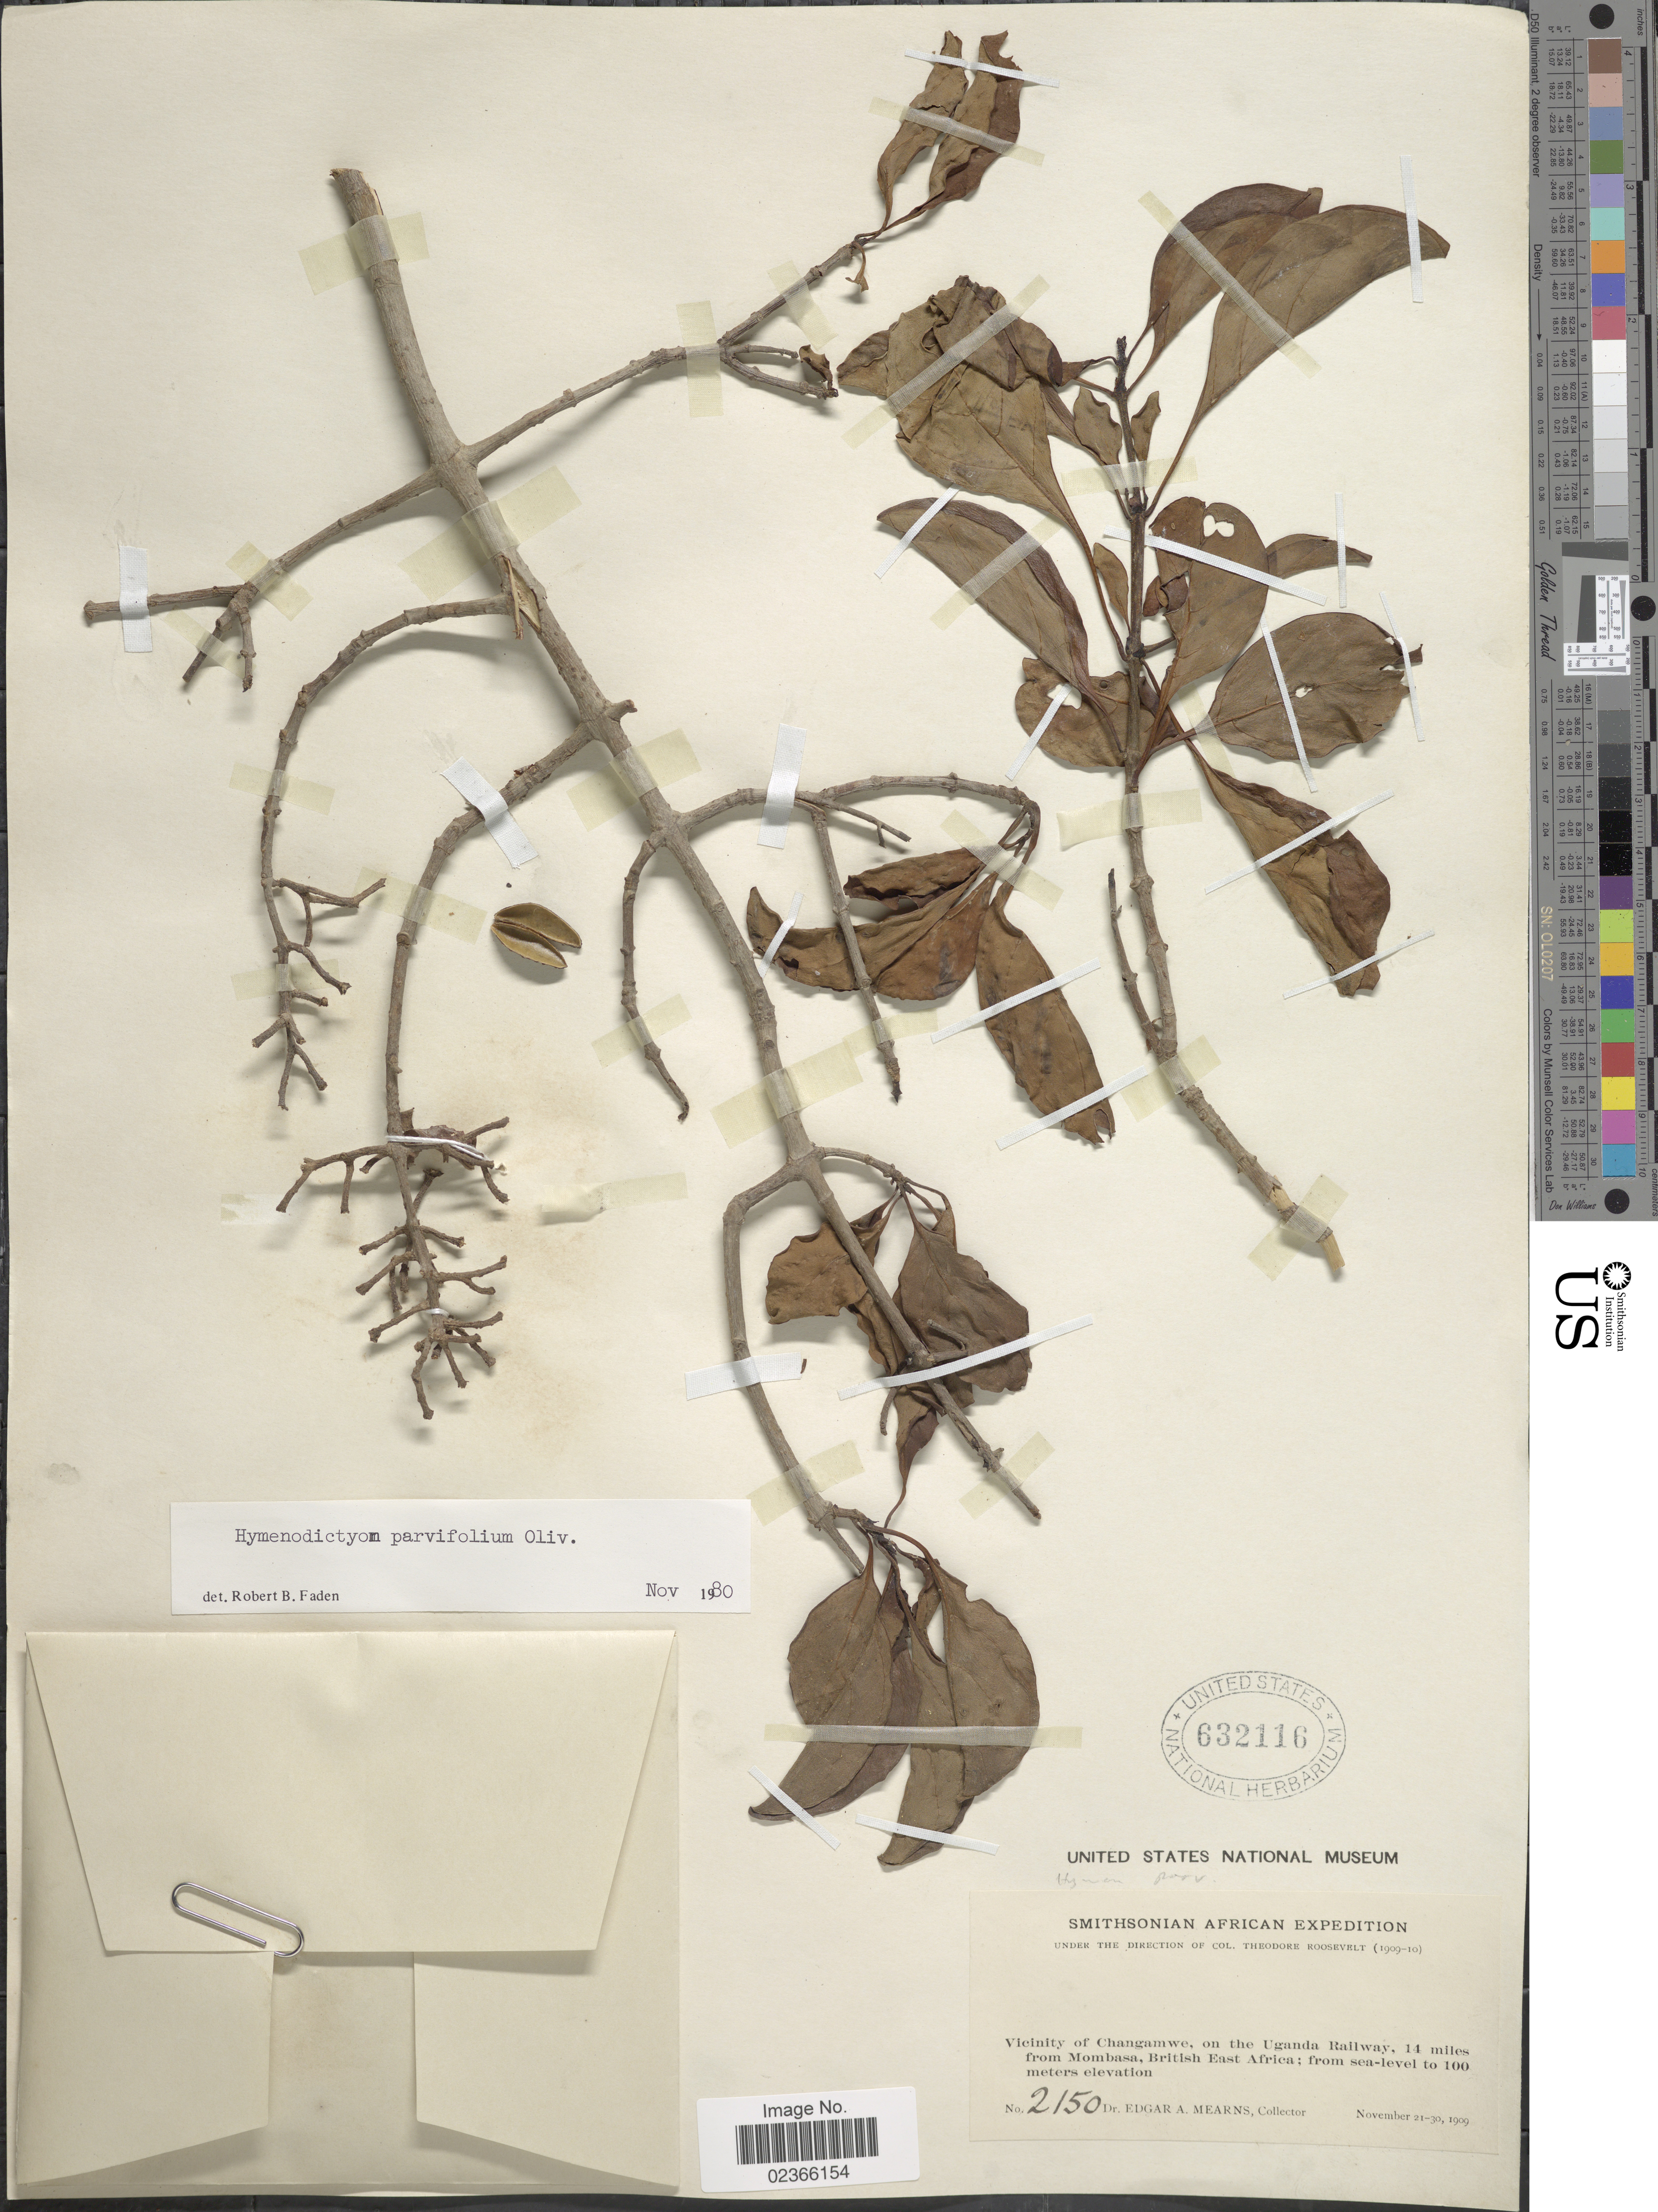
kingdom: Plantae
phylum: Tracheophyta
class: Magnoliopsida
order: Gentianales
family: Rubiaceae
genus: Hymenodictyon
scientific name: Hymenodictyon parvifolium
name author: Oliv.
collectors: E. A. Mearns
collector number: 2150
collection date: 1909-11-21/1909-11-30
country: Uganda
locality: Vicinity of Changamwe, on the Uganda Railway, 14 miles from Mombasa, British East Africa.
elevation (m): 0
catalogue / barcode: US 632116